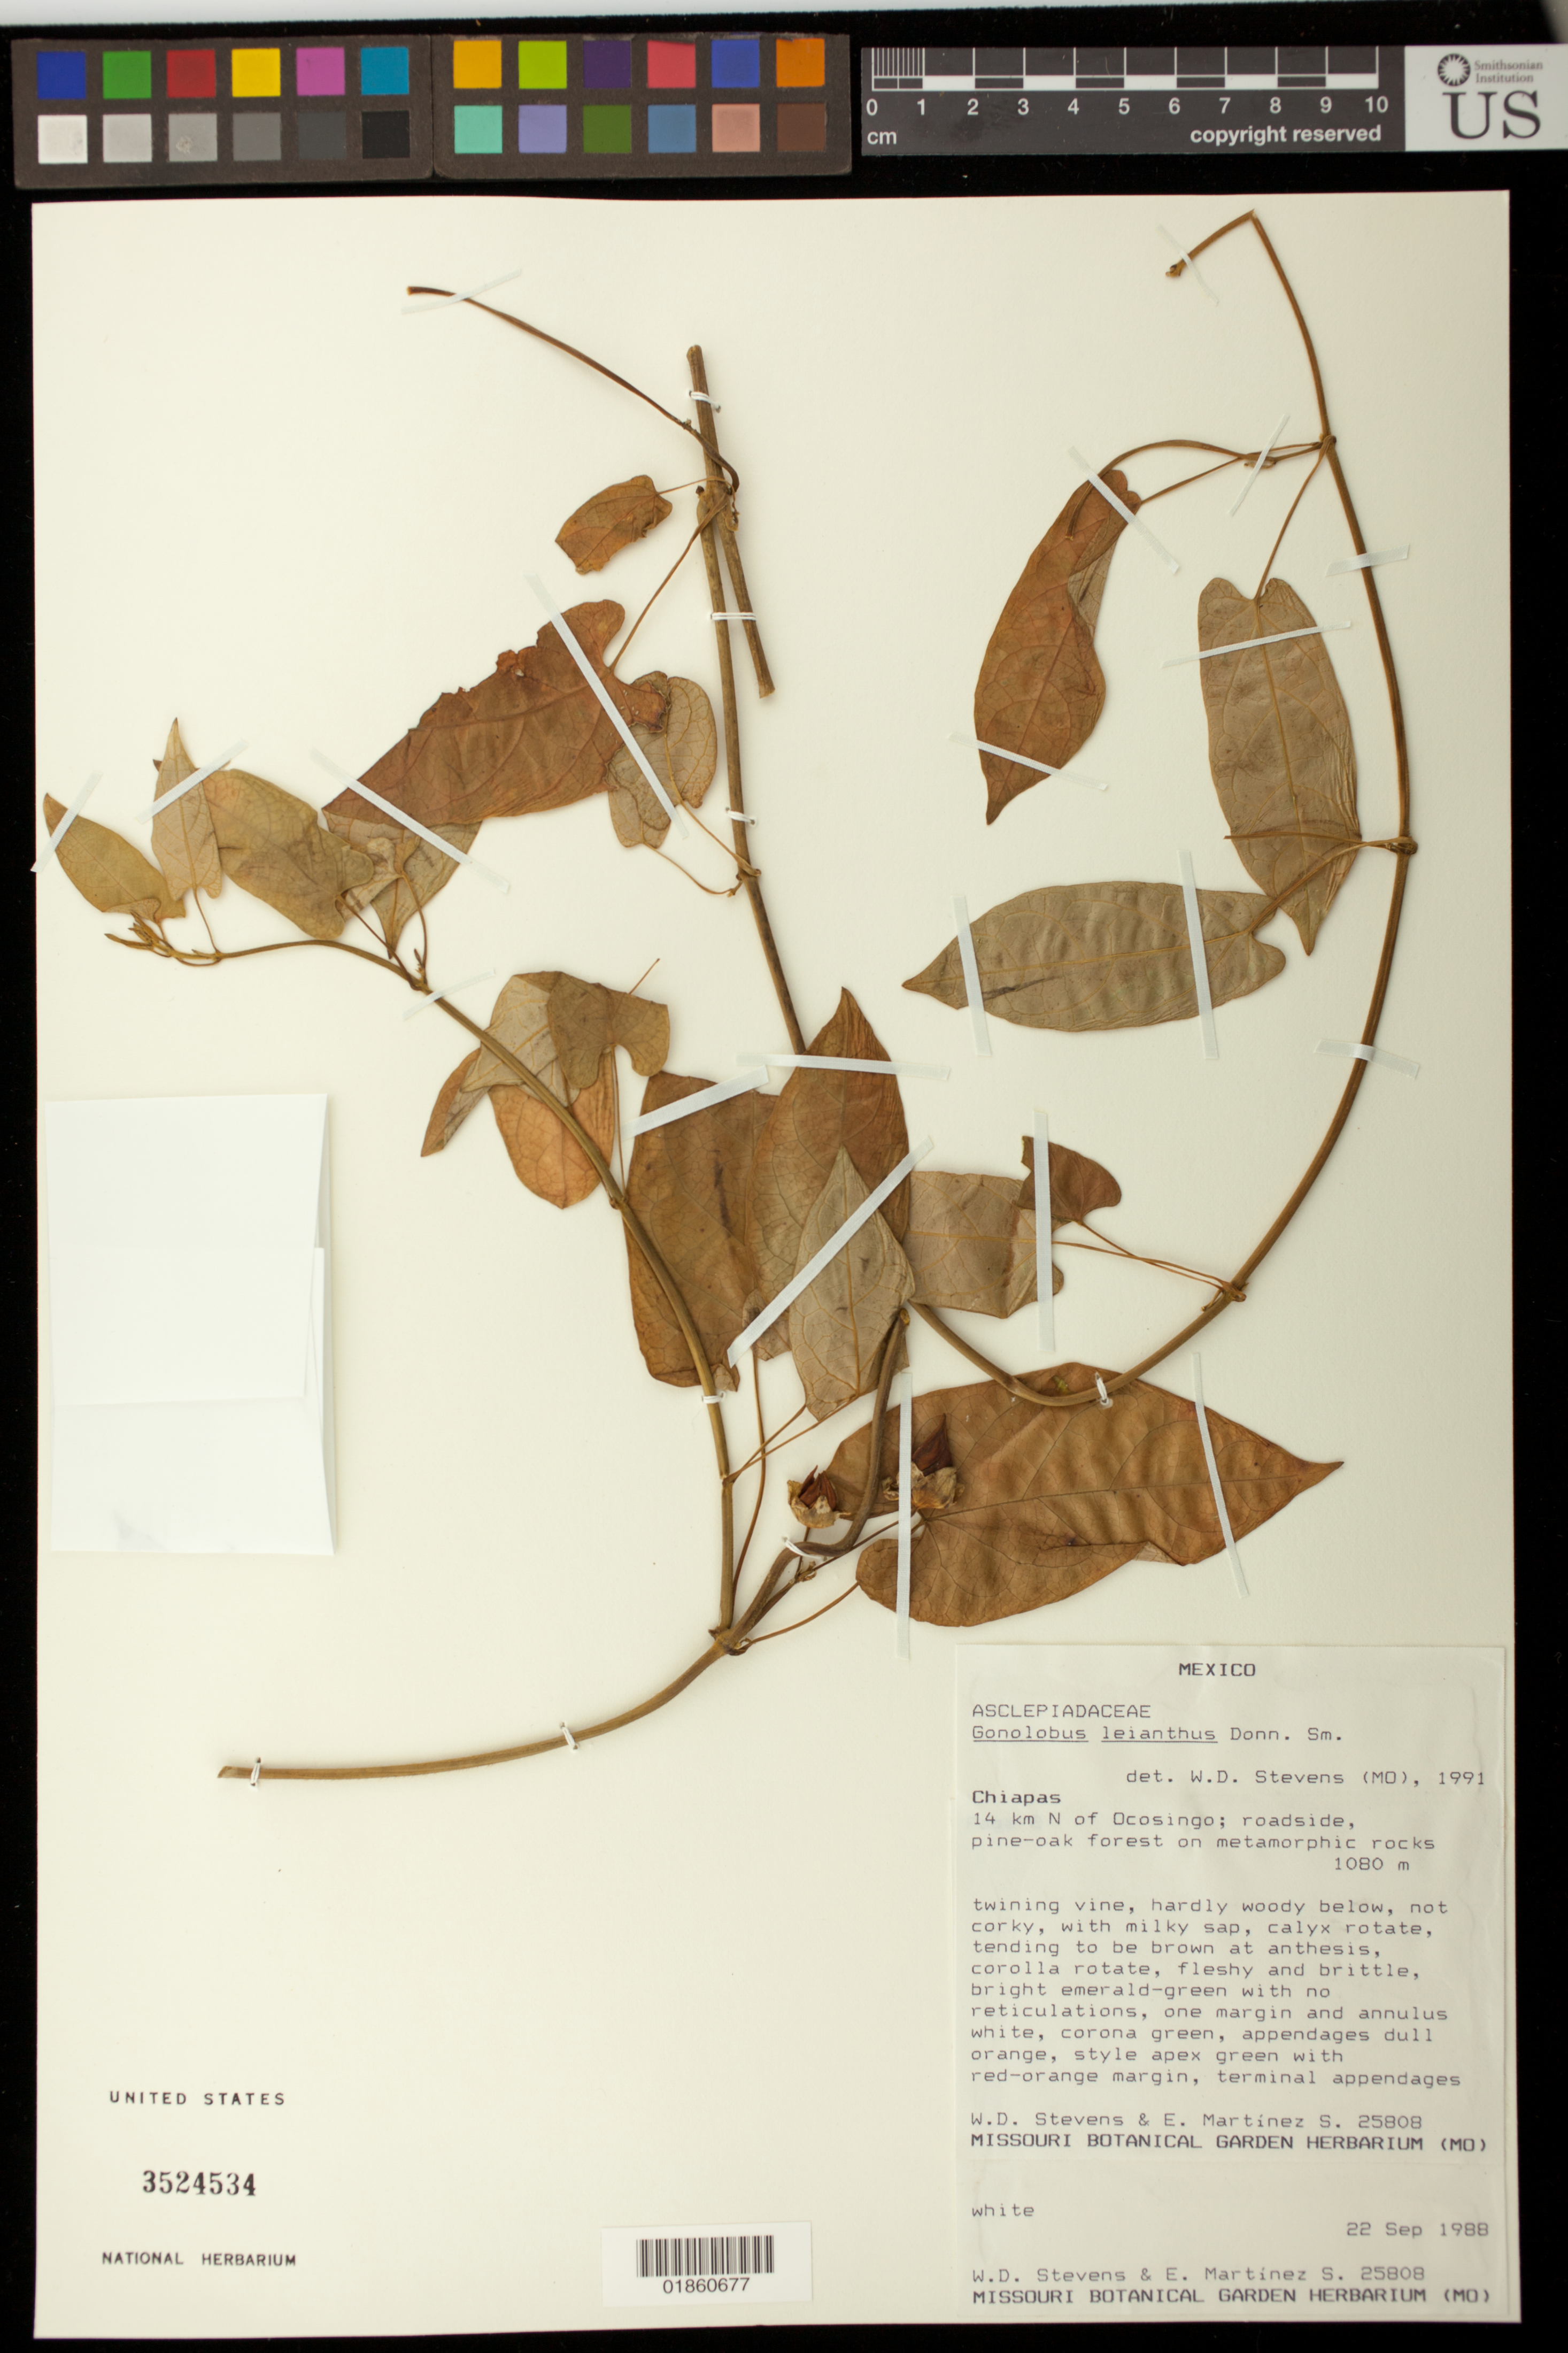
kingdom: Plantae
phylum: Tracheophyta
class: Magnoliopsida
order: Gentianales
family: Apocynaceae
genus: Gonolobus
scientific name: Gonolobus leianthus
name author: Donn. Sm.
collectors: W. D. Stevens & E. M. Martínez S.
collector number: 25808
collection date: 1988-09-22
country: Mexico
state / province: Chiapas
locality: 14 km N of Ocosingo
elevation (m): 1080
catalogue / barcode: US 3524534